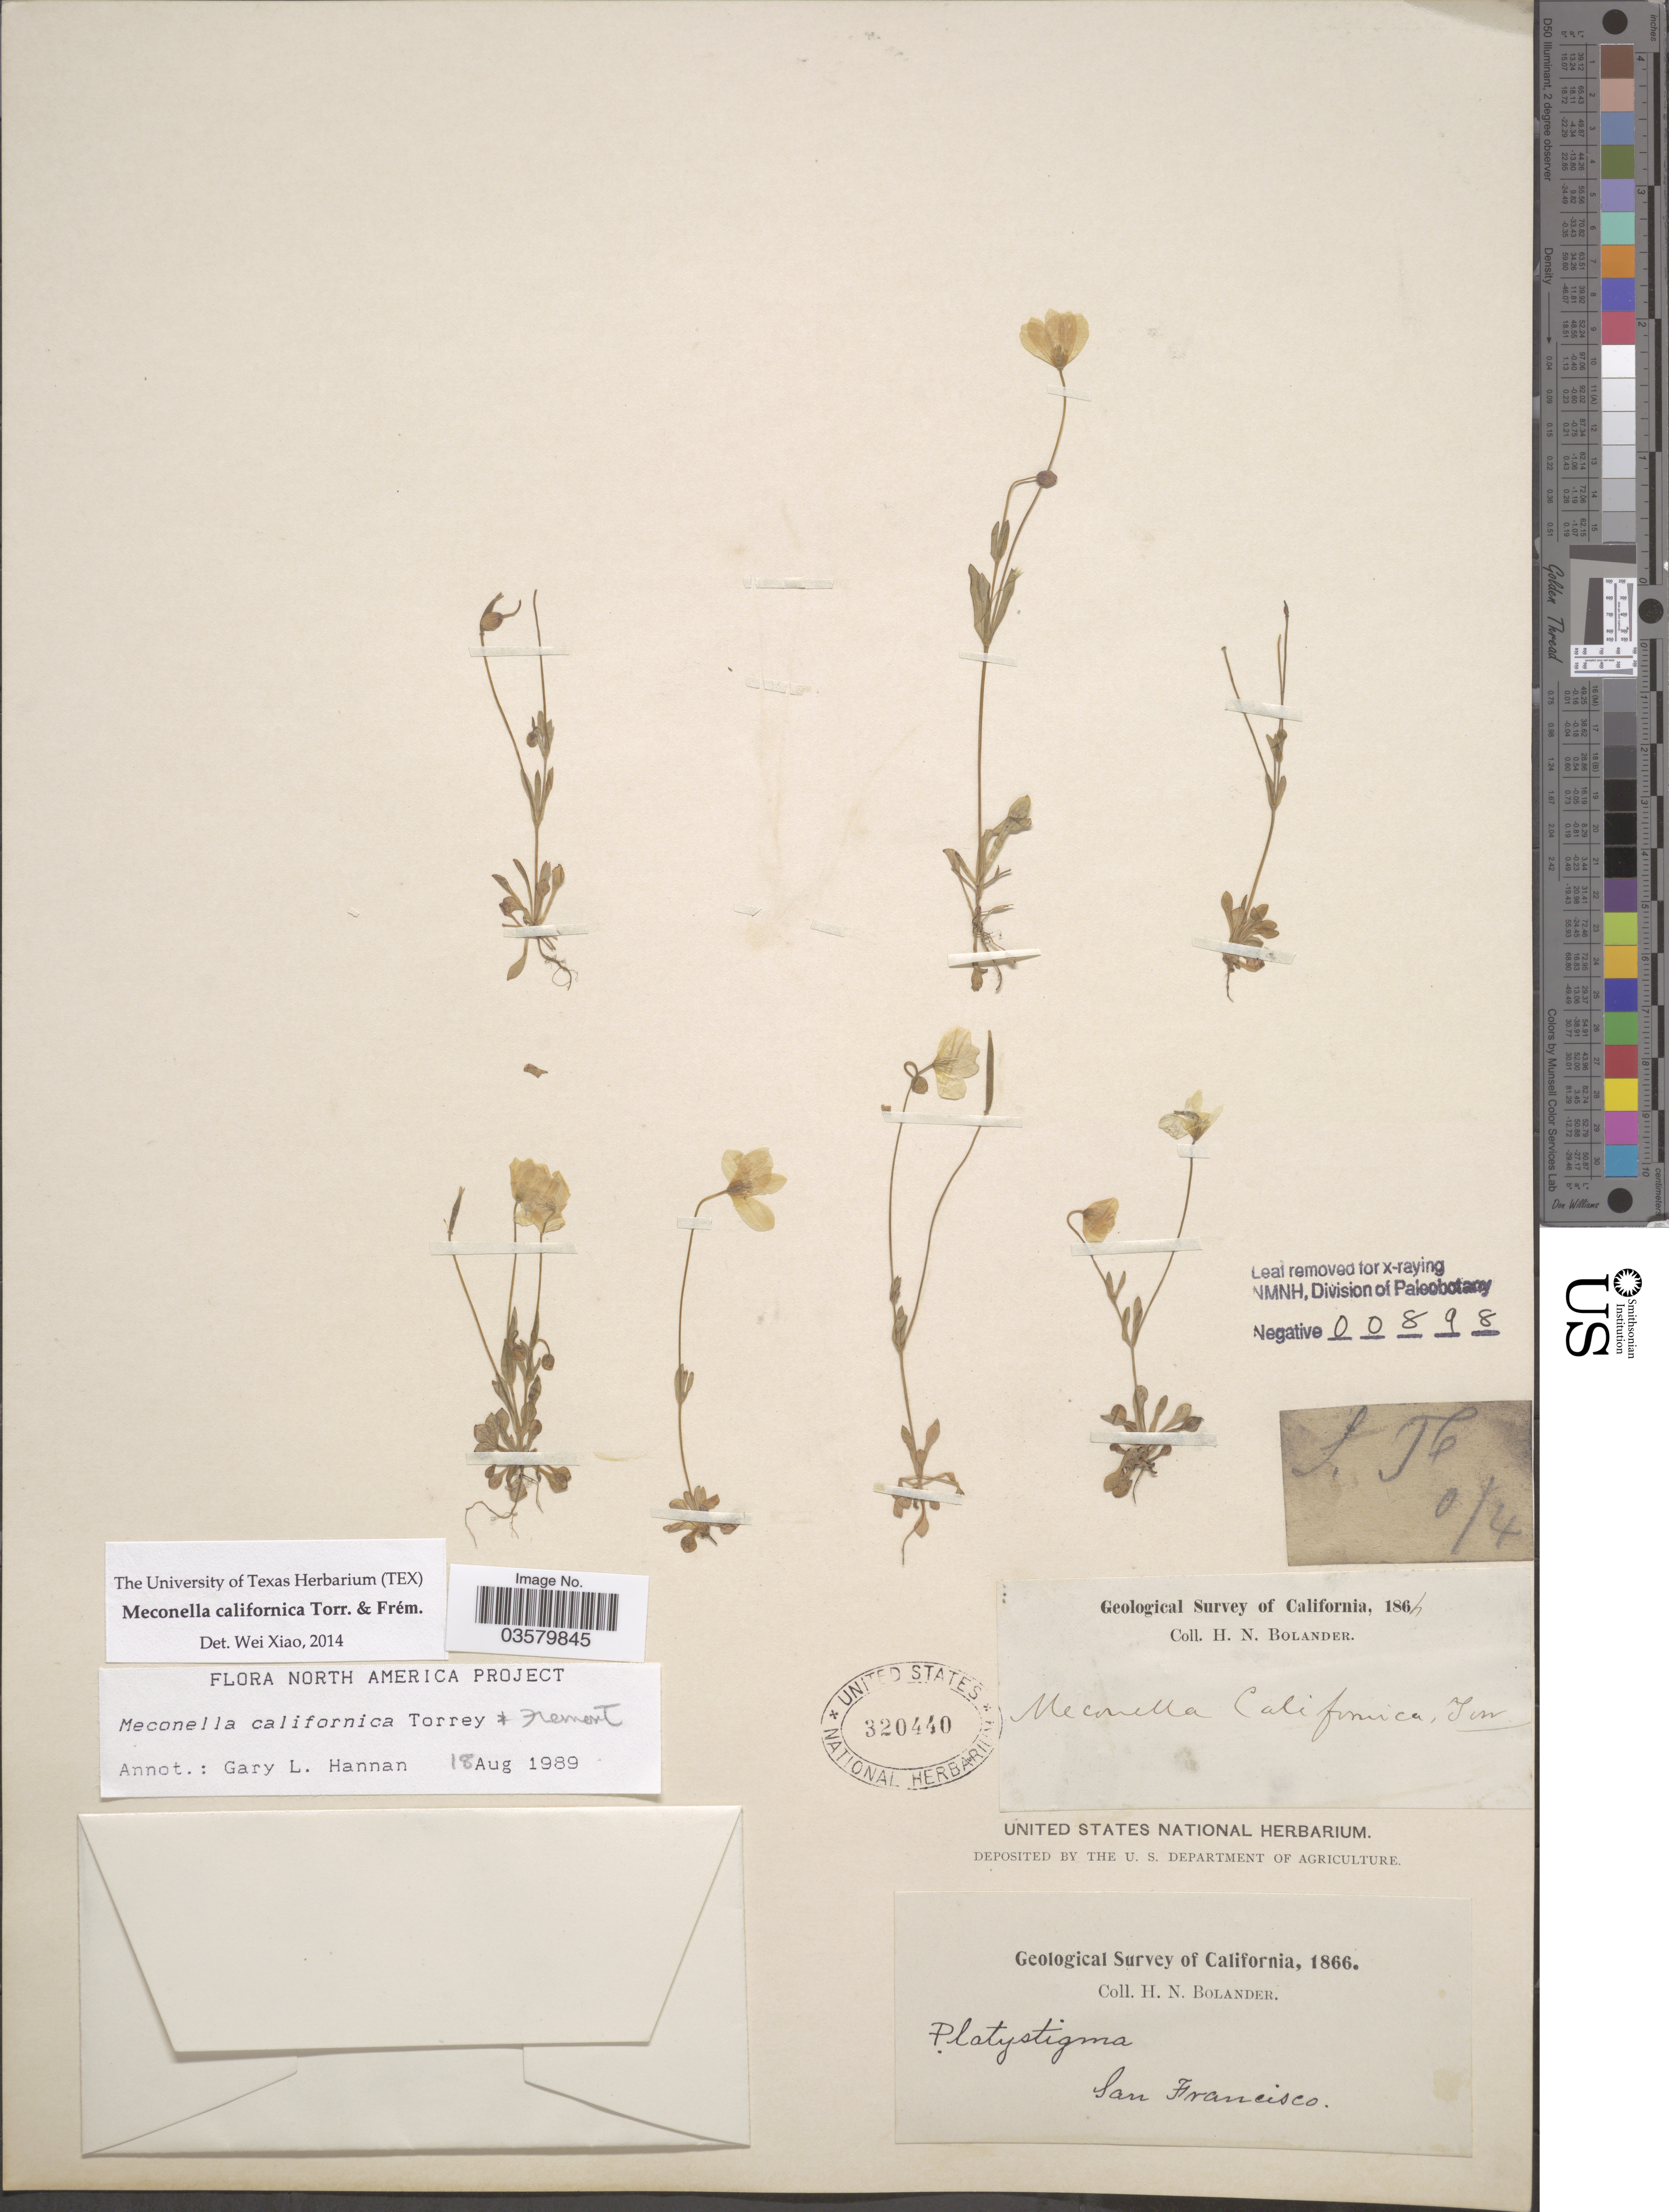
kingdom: Plantae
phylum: Tracheophyta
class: Magnoliopsida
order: Ranunculales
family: Papaveraceae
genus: Meconella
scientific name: Meconella californica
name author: Torr. & Frém.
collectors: H. Bolander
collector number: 0/4?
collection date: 1866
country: United States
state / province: California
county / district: San Francisco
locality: San Francisco.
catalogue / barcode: US 320440